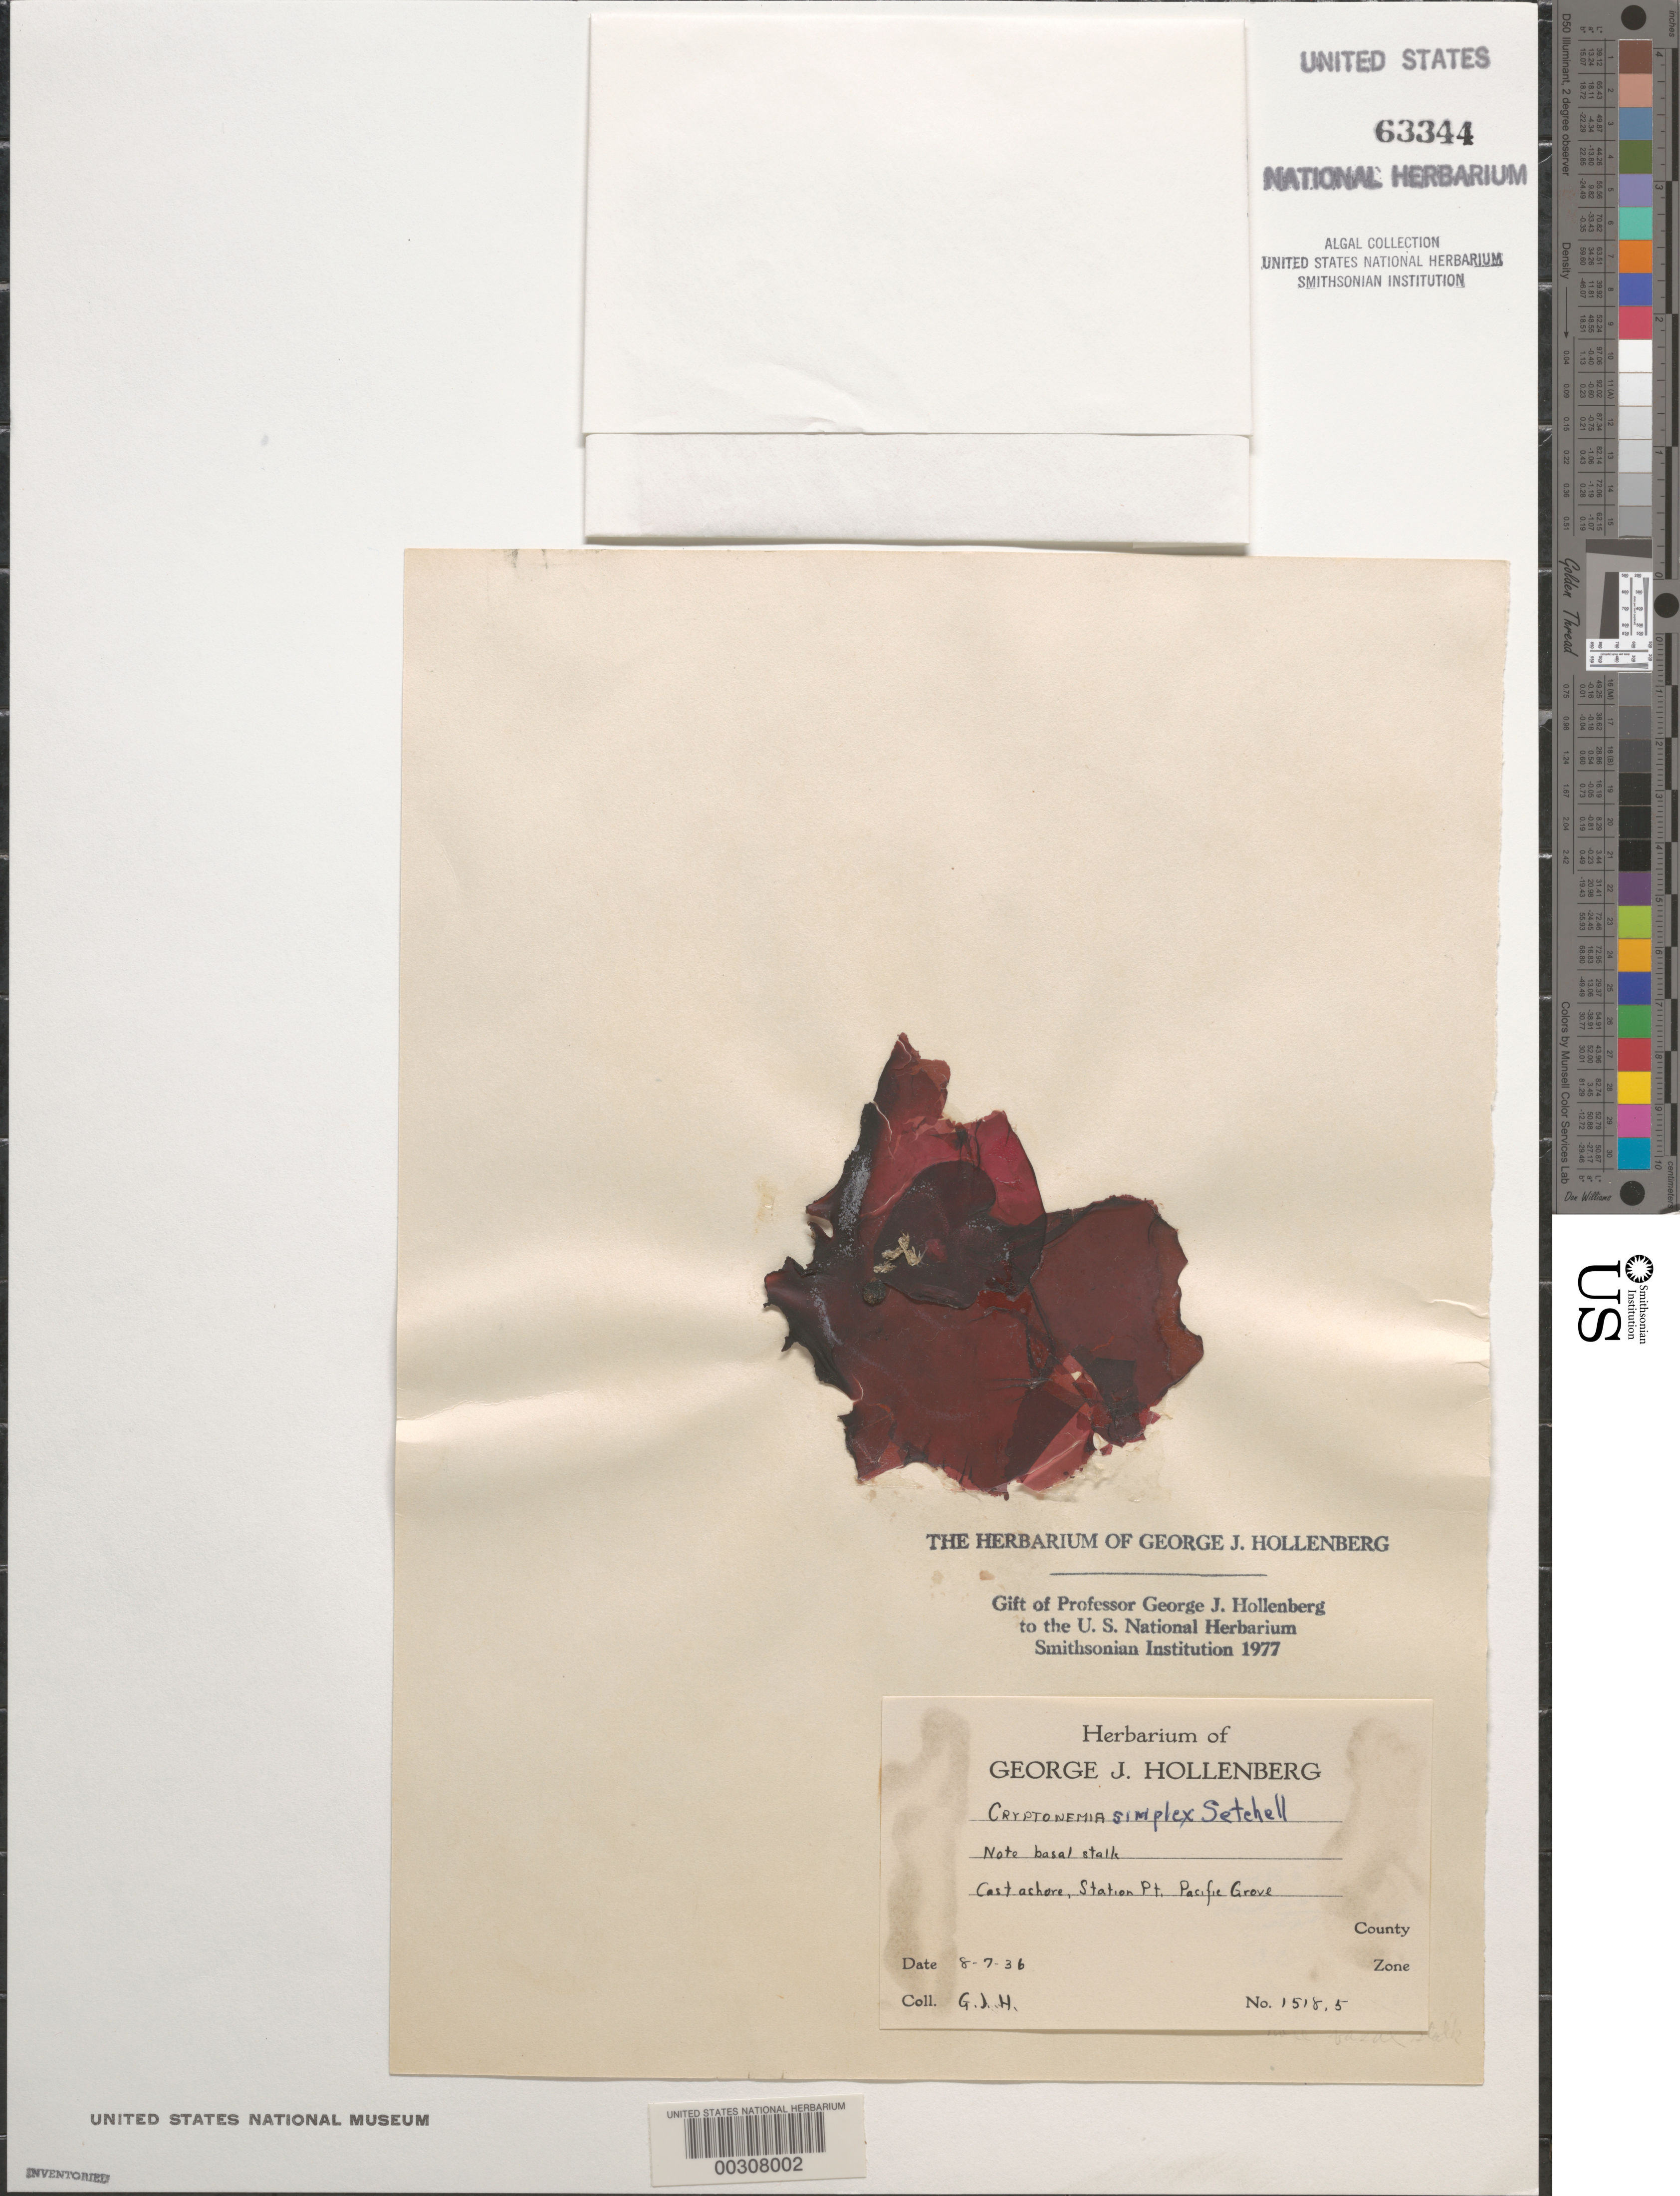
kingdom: Plantae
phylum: Rhodophyta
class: Florideophyceae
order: Halymeniales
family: Halymeniaceae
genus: Cryptonemia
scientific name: Cryptonemia simplex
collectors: G. Hollenberg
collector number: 1518.5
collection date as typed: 8 Jul 36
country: United States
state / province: California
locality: Cast ashore, Station Pt. Pacific Grove.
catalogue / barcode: US 63344